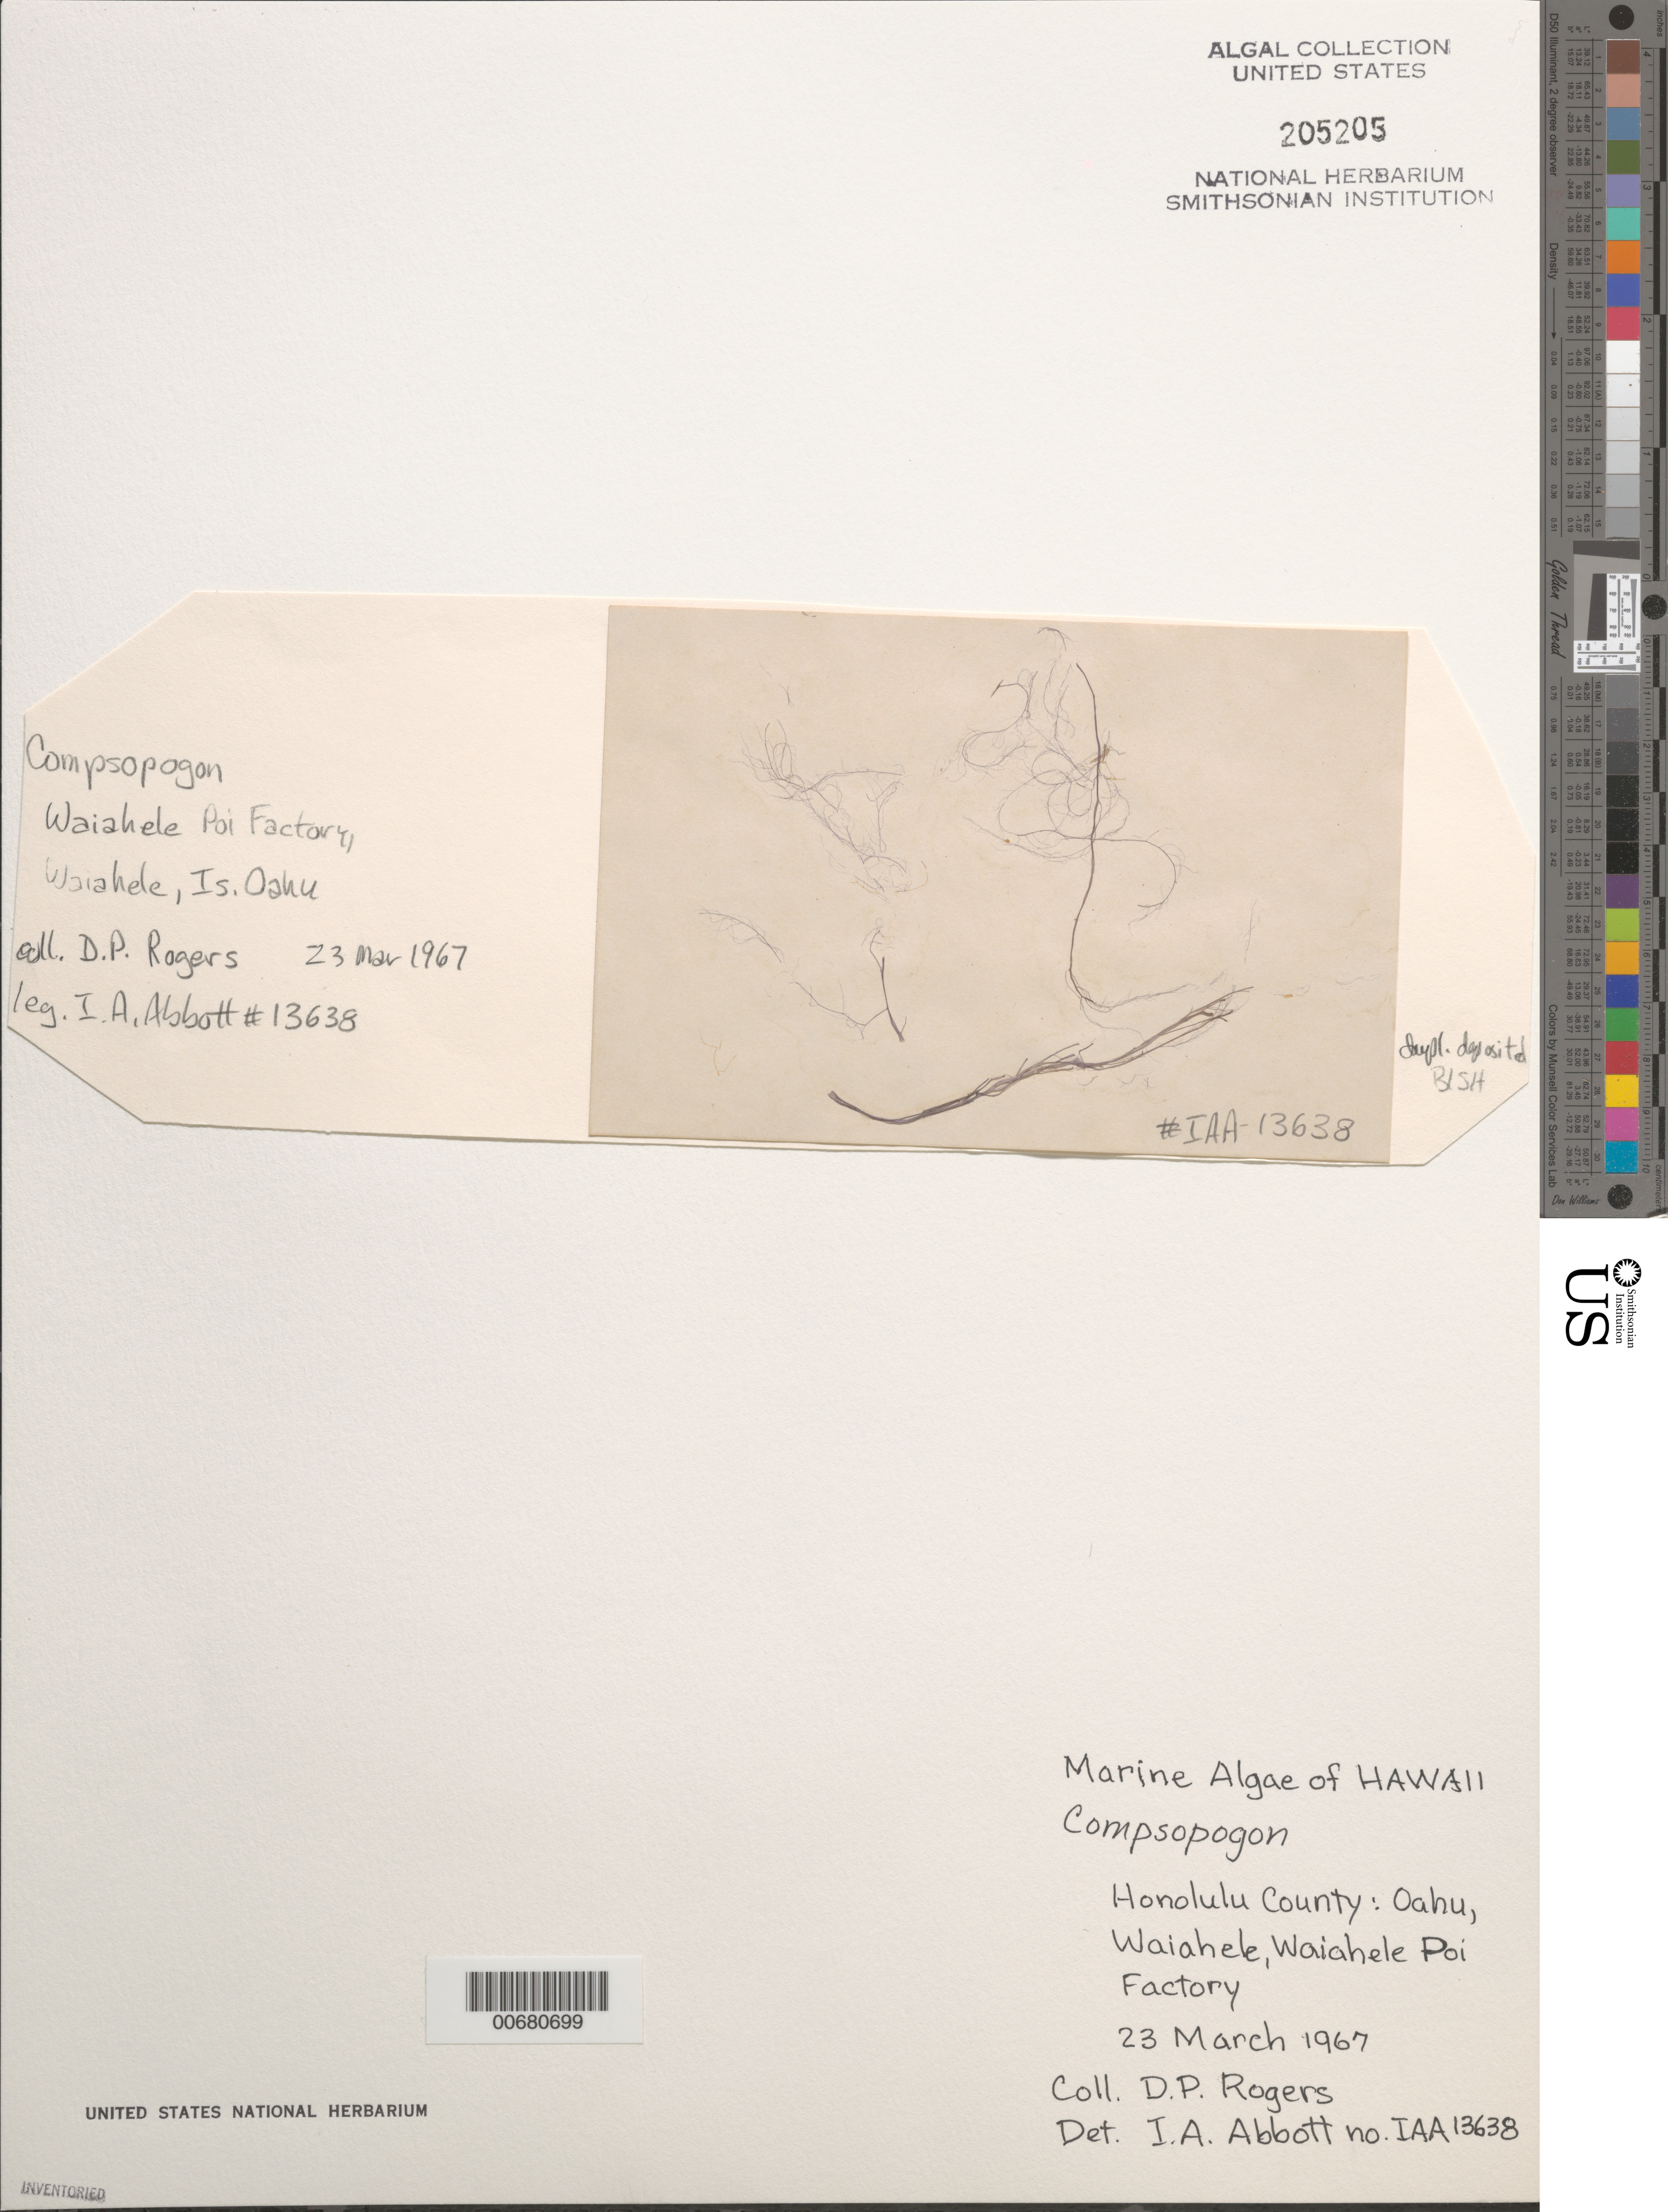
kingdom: Plantae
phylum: Rhodophyta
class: Compsopogonophyceae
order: Compsopogonales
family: Compsopogonaceae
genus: Compsopogon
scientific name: Compsopogon sp.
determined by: Abbott, Isabella A.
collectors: D. Rogers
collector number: IAA 13638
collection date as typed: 23 Mar 1967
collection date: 1967-03-23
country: United States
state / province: Hawaii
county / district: Honolulu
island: Oahu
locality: Waiahele, Waiahele Poi Factory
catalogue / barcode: US 205205